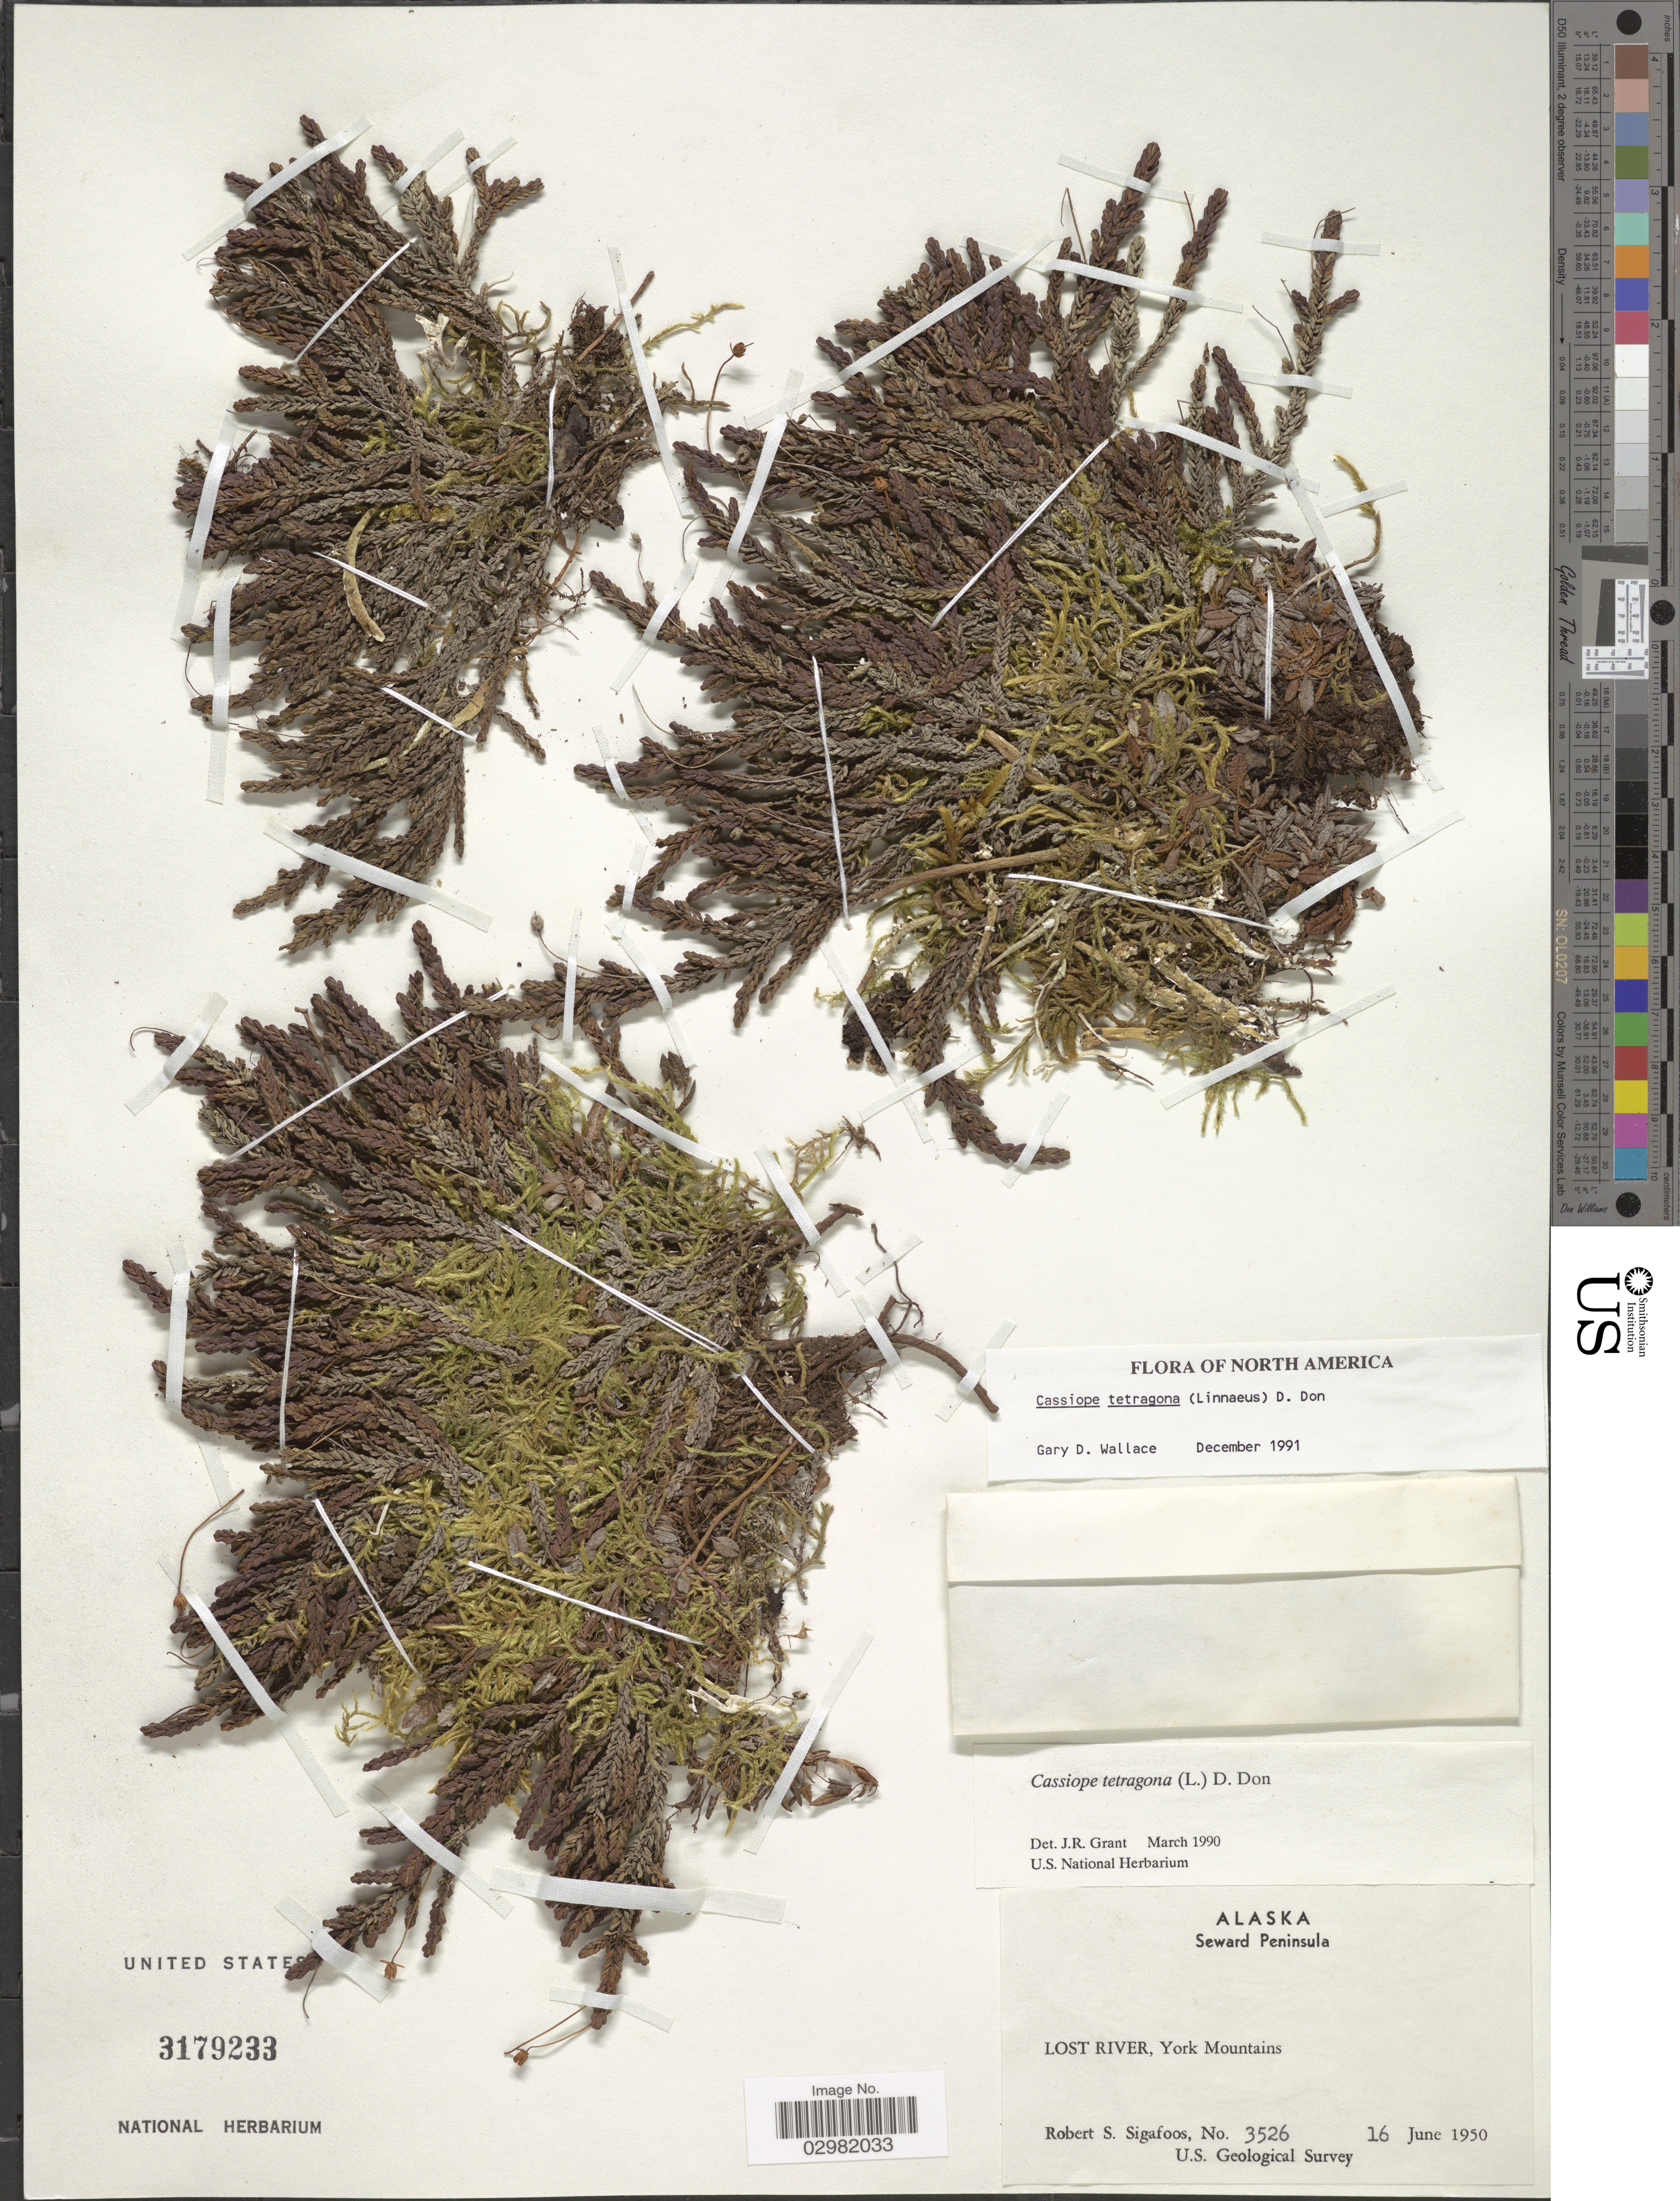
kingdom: Plantae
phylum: Tracheophyta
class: Magnoliopsida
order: Ericales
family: Ericaceae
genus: Cassiope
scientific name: Cassiope tetragona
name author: (L.) D. Don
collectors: R. Sigafoos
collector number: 3526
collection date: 1950-06-16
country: United States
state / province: Alaska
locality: Seward Peninsula, Lost River, York Mountains.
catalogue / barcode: US 3179233